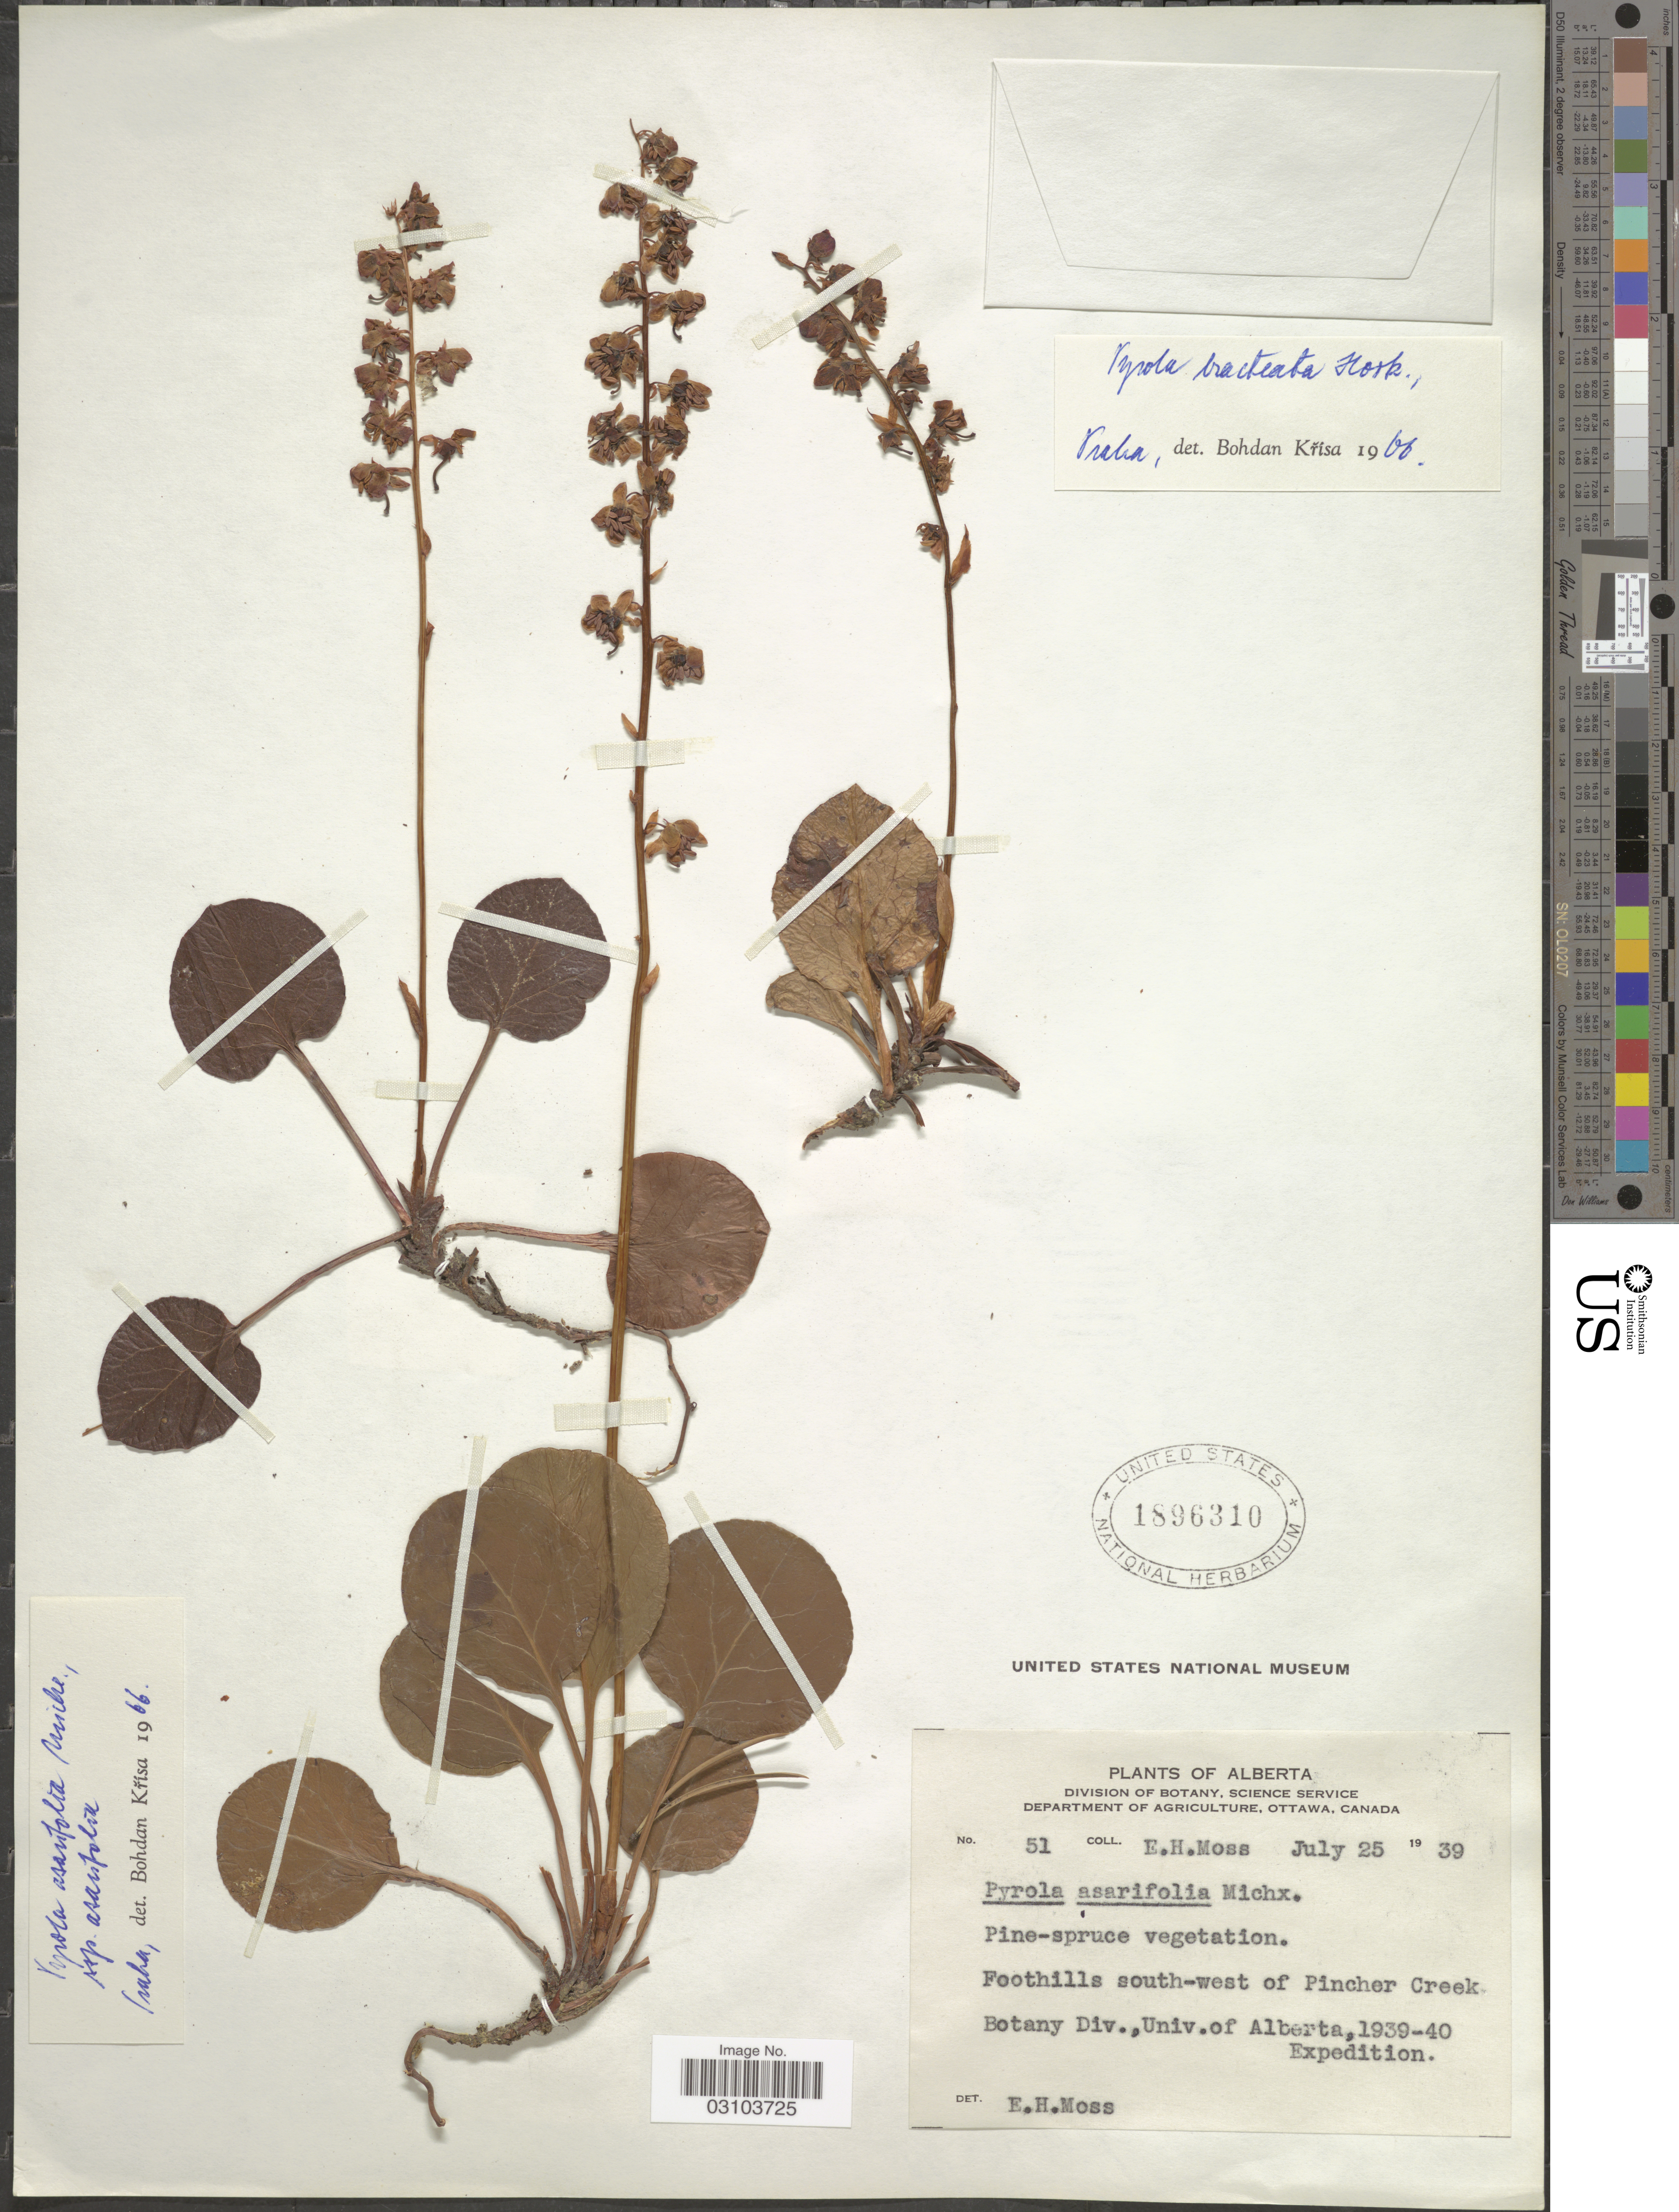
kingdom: Plantae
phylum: Tracheophyta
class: Magnoliopsida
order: Ericales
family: Ericaceae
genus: Pyrola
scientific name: Pyrola bracteata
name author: Hook.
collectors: E. Moss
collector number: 51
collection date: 1939-07-25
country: Canada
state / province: Alberta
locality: Foothills south-west of Pincher Creek. Botany Div., Univ. of Alberta.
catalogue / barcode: US 1896310